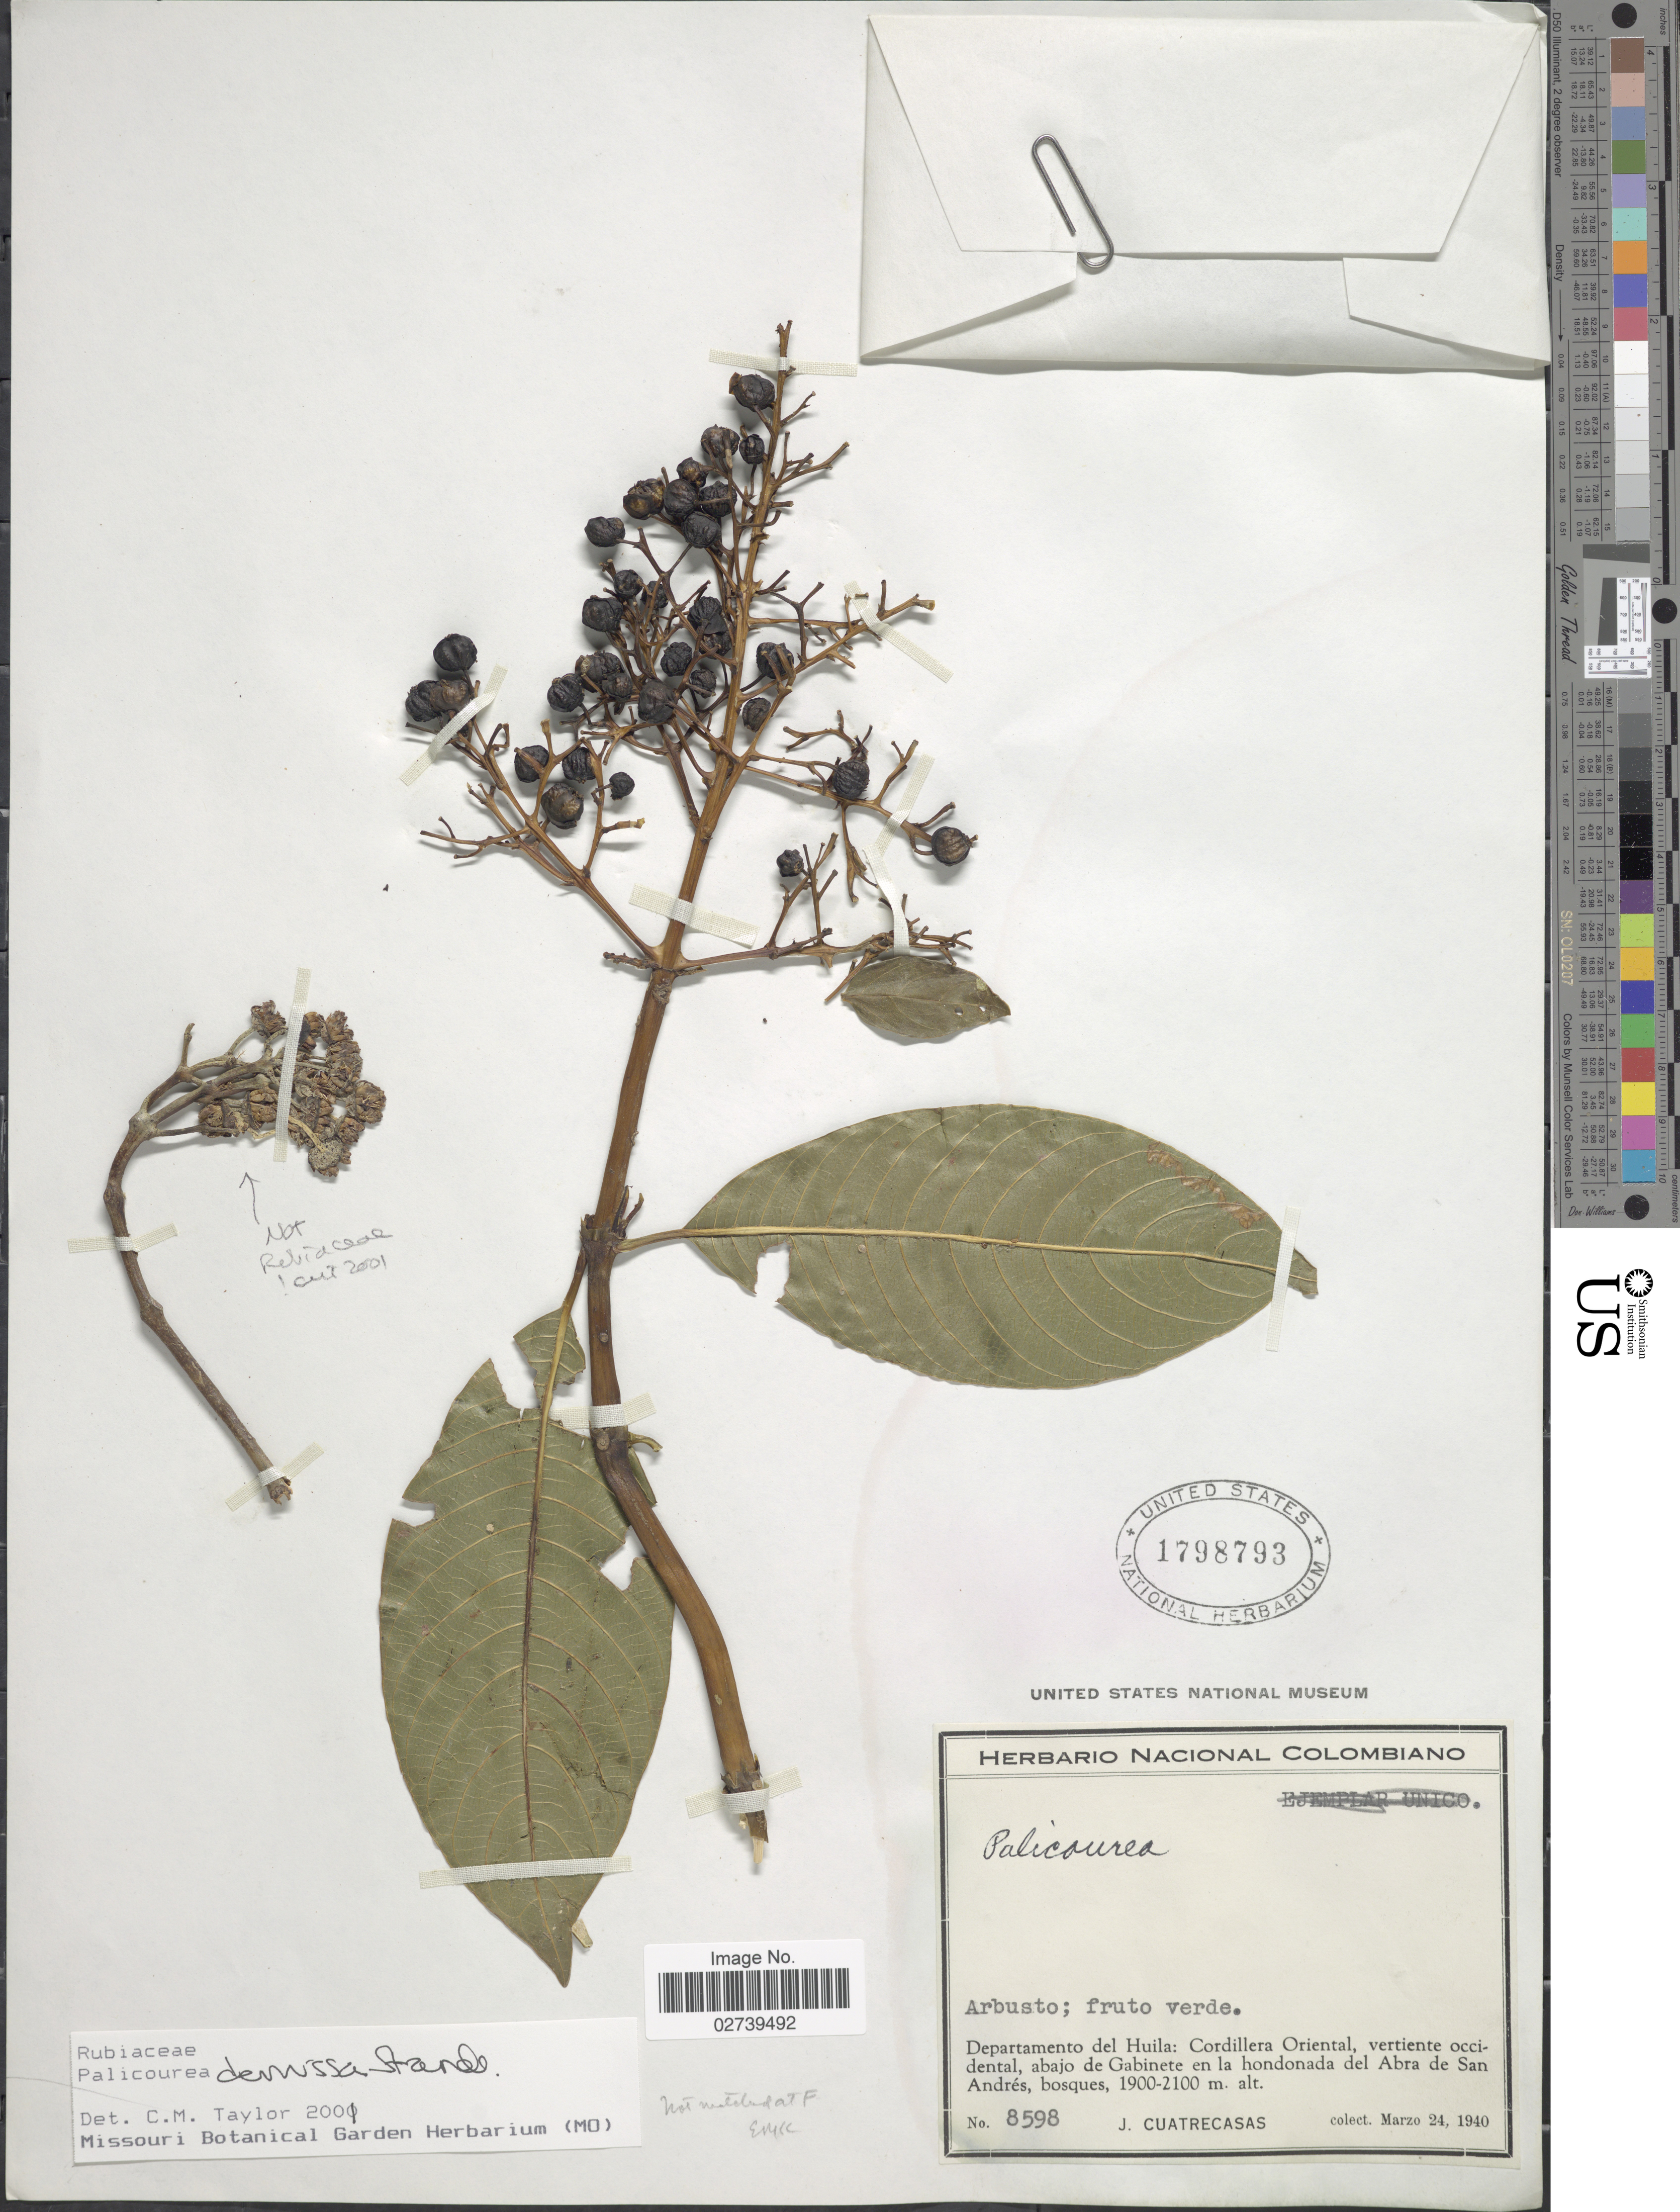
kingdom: Plantae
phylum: Tracheophyta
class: Magnoliopsida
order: Gentianales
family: Rubiaceae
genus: Palicourea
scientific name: Palicourea demissa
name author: Standl.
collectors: J. Cuatrecasas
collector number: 8598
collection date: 1940-03-24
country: Colombia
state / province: Huila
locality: Cordillera Oriental, vertiente occidental, abajo de Gabinete e la hondonada del Abra de San Andres.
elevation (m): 1900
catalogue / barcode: US 1798793